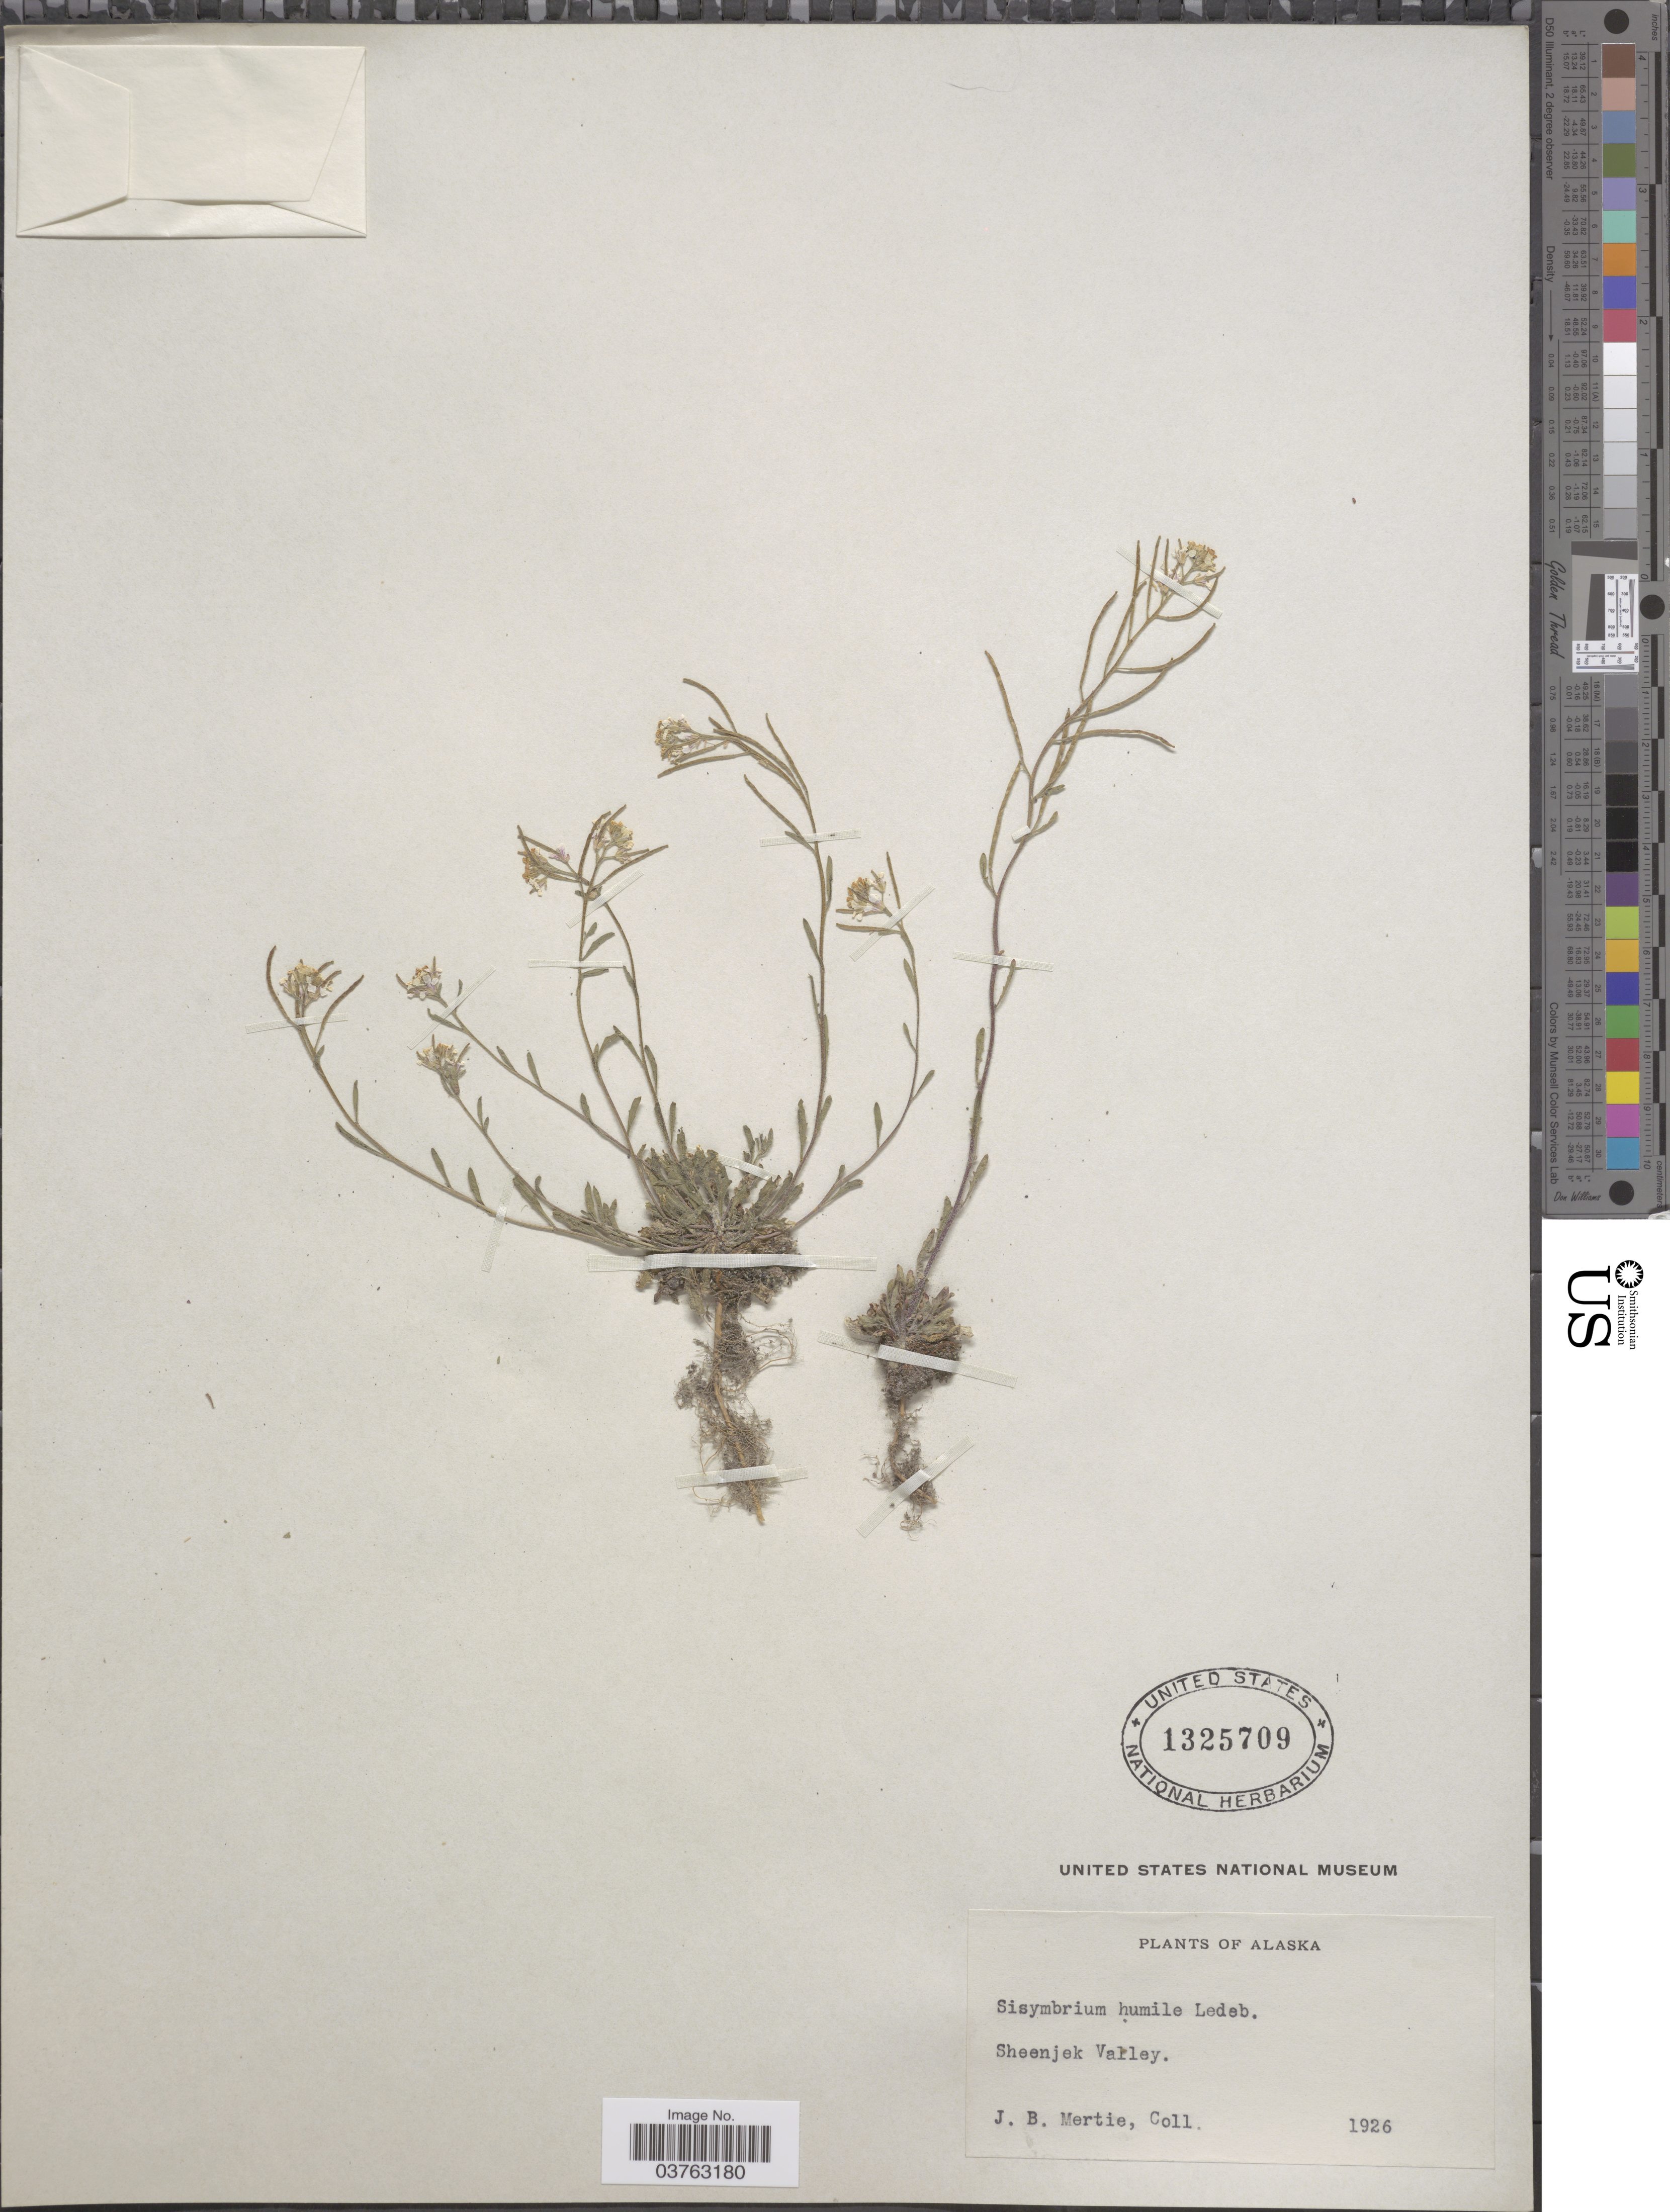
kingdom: Plantae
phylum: Tracheophyta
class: Magnoliopsida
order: Brassicales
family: Brassicaceae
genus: Neotorularia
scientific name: Neotorularia humilis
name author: (C.A. Mey.) Hedge & J. Léonard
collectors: J. Mertie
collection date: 1926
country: United States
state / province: Alaska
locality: Sheenjek Valley.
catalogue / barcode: US 1325709